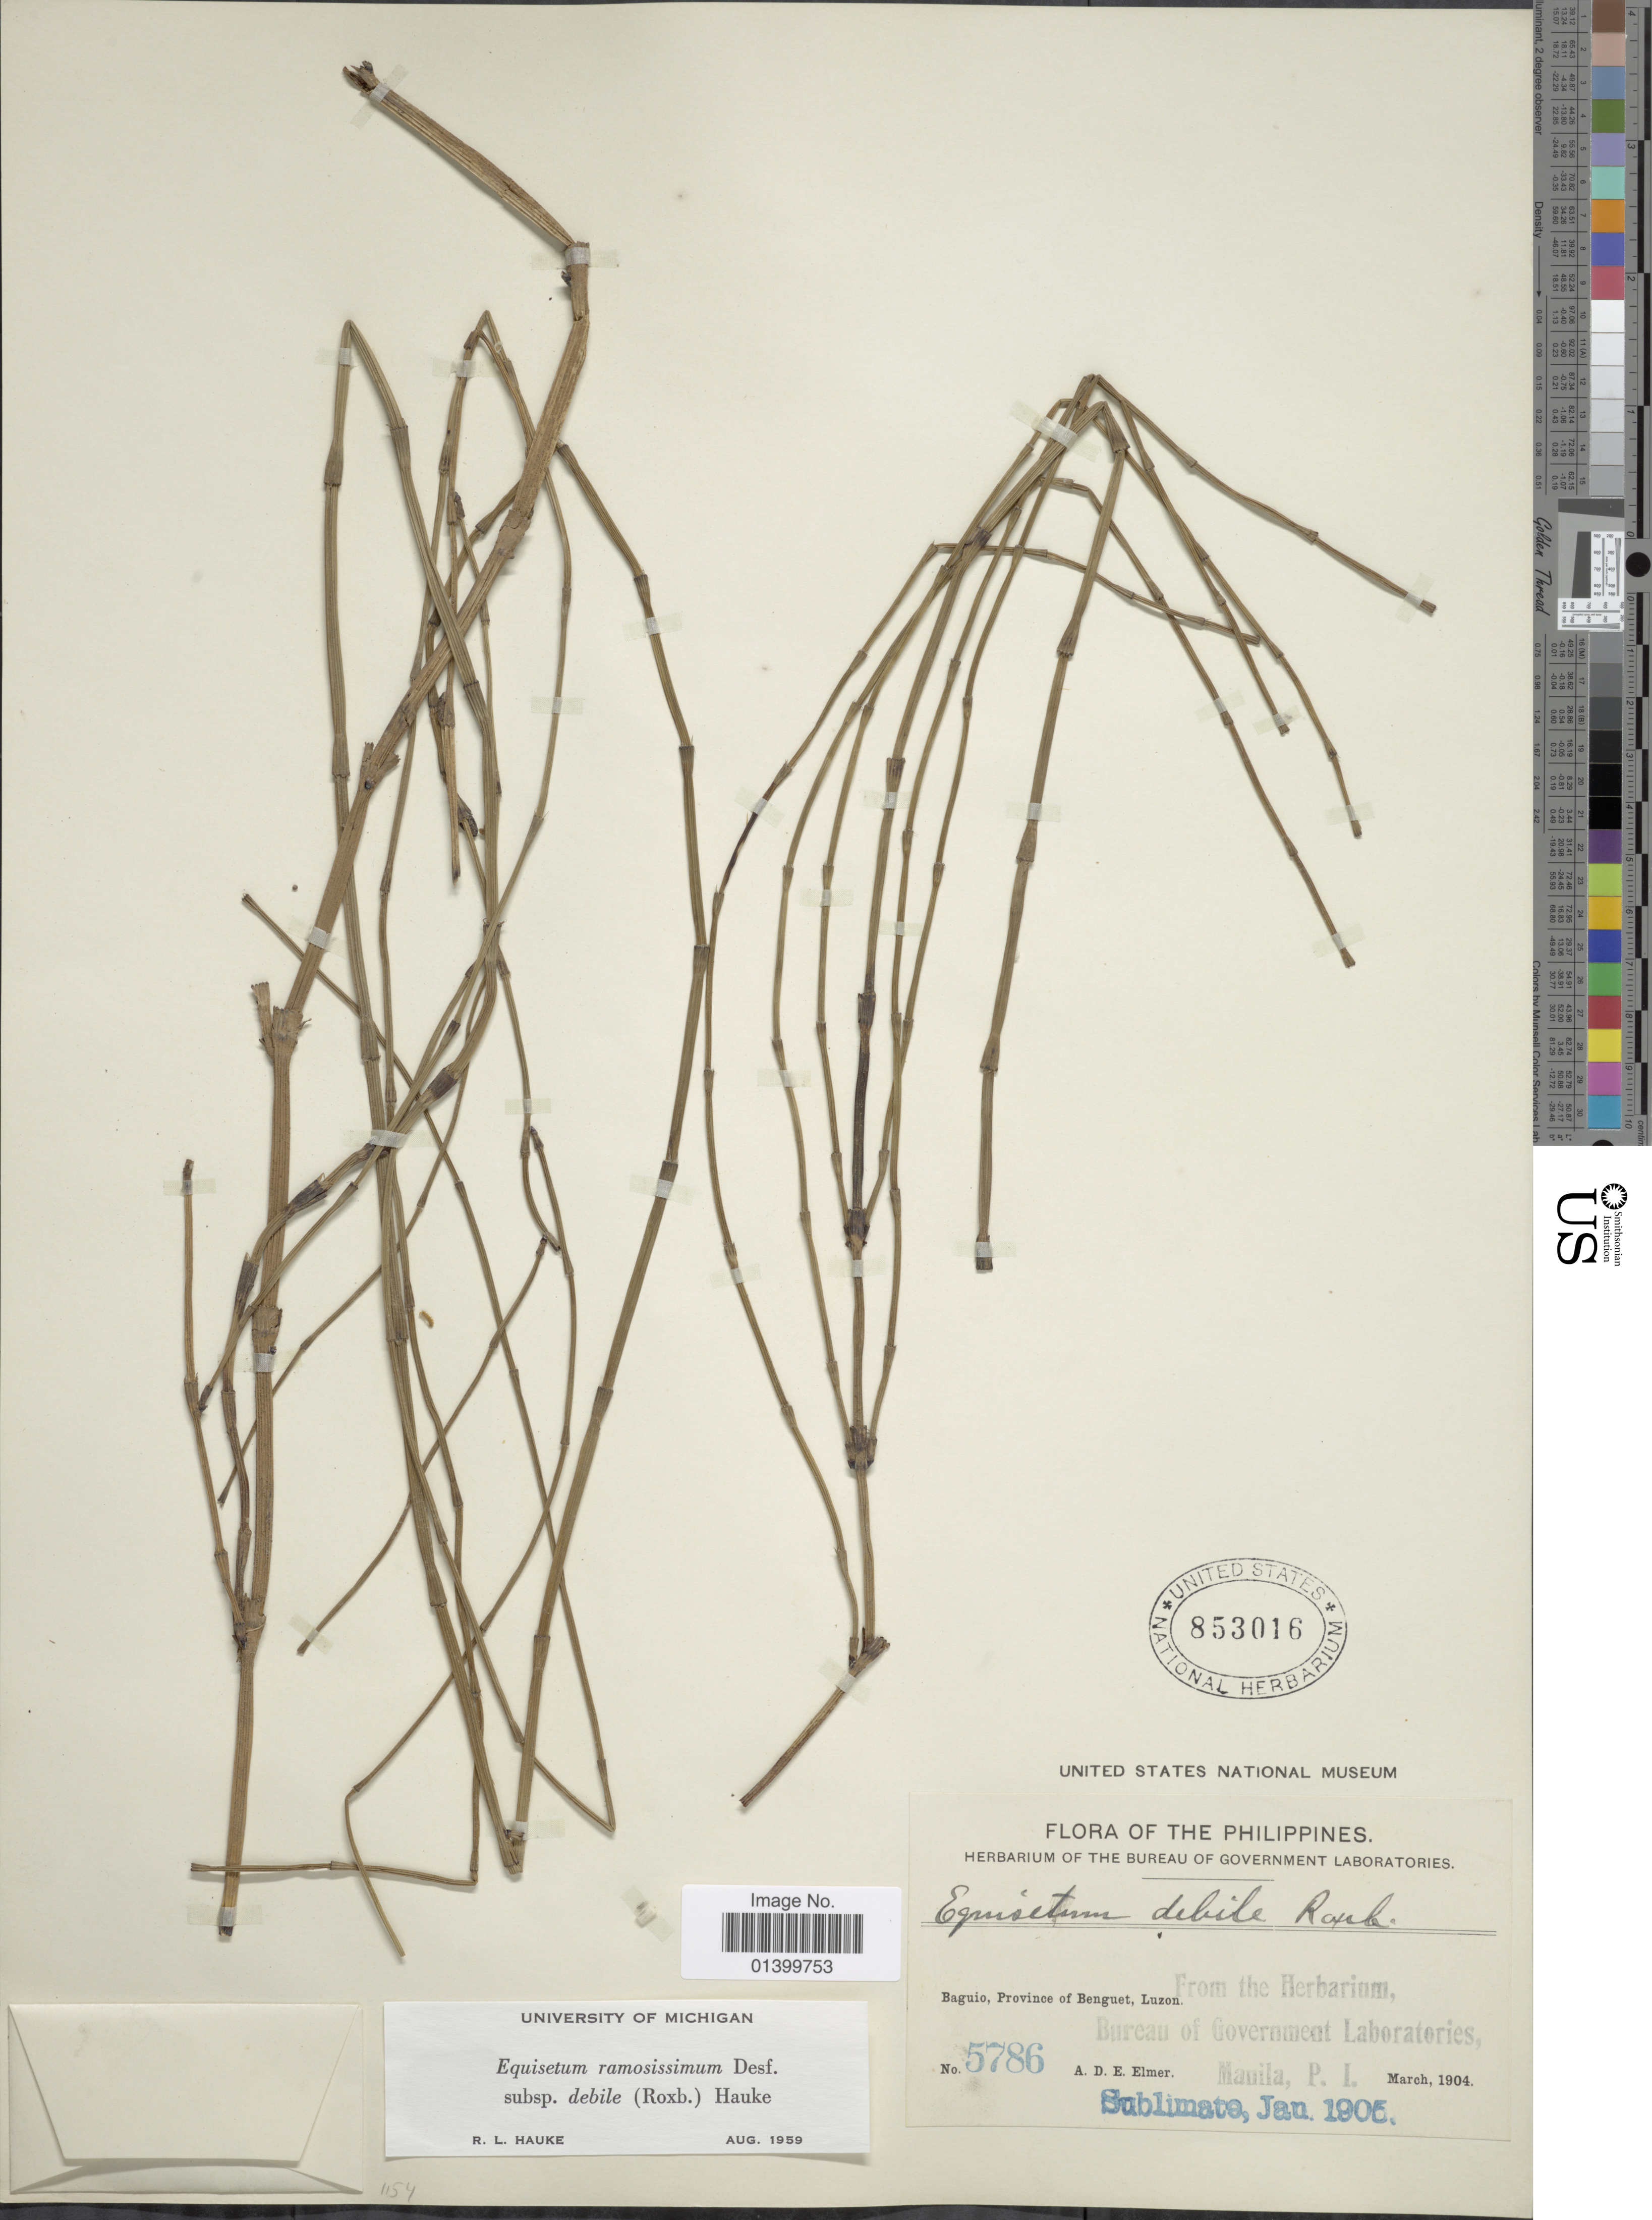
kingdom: Plantae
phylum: Tracheophyta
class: Polypodiopsida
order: Equisetales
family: Equisetaceae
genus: Equisetum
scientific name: Equisetum ramosissimum subsp. debile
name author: (Roxb. ex Vaucher) Hauke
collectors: A. D. E. Elmer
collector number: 5786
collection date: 1904-03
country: Philippines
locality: Flora of the Philippines. Baguio, Province of Benguet, Luzon.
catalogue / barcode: US 853016